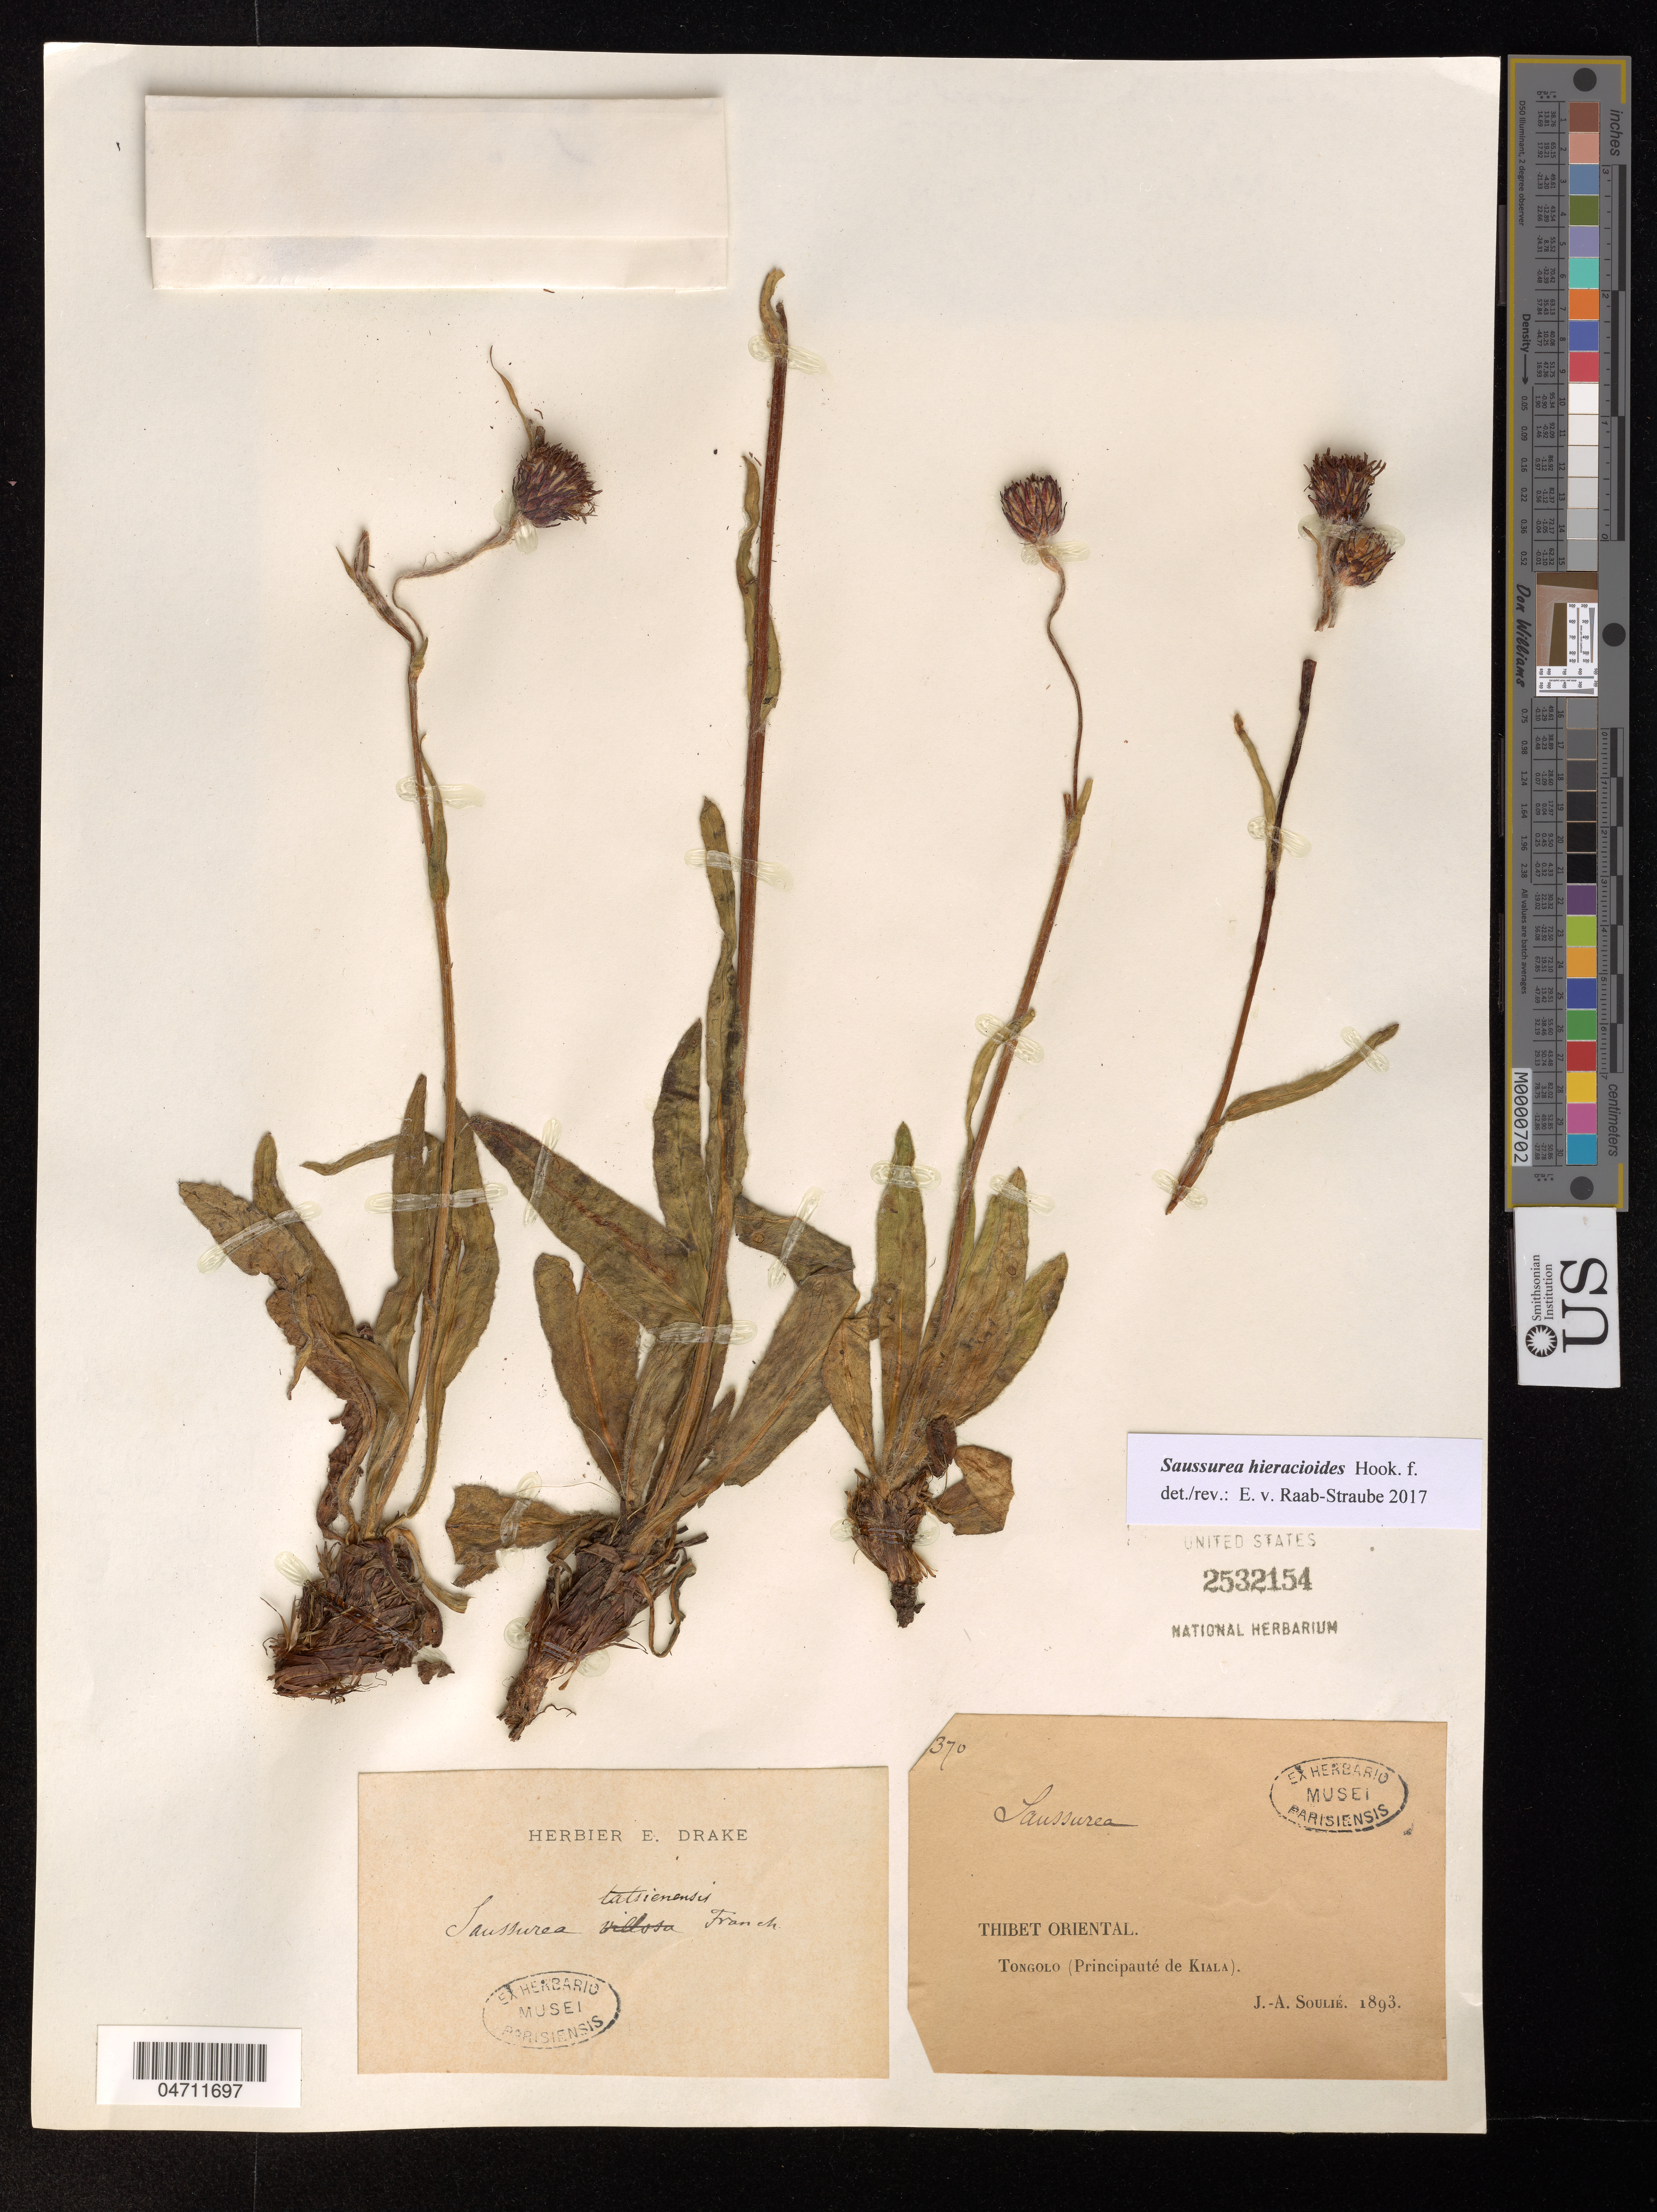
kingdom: Plantae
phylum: Tracheophyta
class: Magnoliopsida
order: Asterales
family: Asteraceae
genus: Saussurea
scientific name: Saussurea hieracioides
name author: Hook. f.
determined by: Raab-Straube, Eckhard von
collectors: J. Soulié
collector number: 370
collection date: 1893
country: China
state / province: Xizang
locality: Thibet Oriental, Tongolo (Principaute de Kiala)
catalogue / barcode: US 2532154